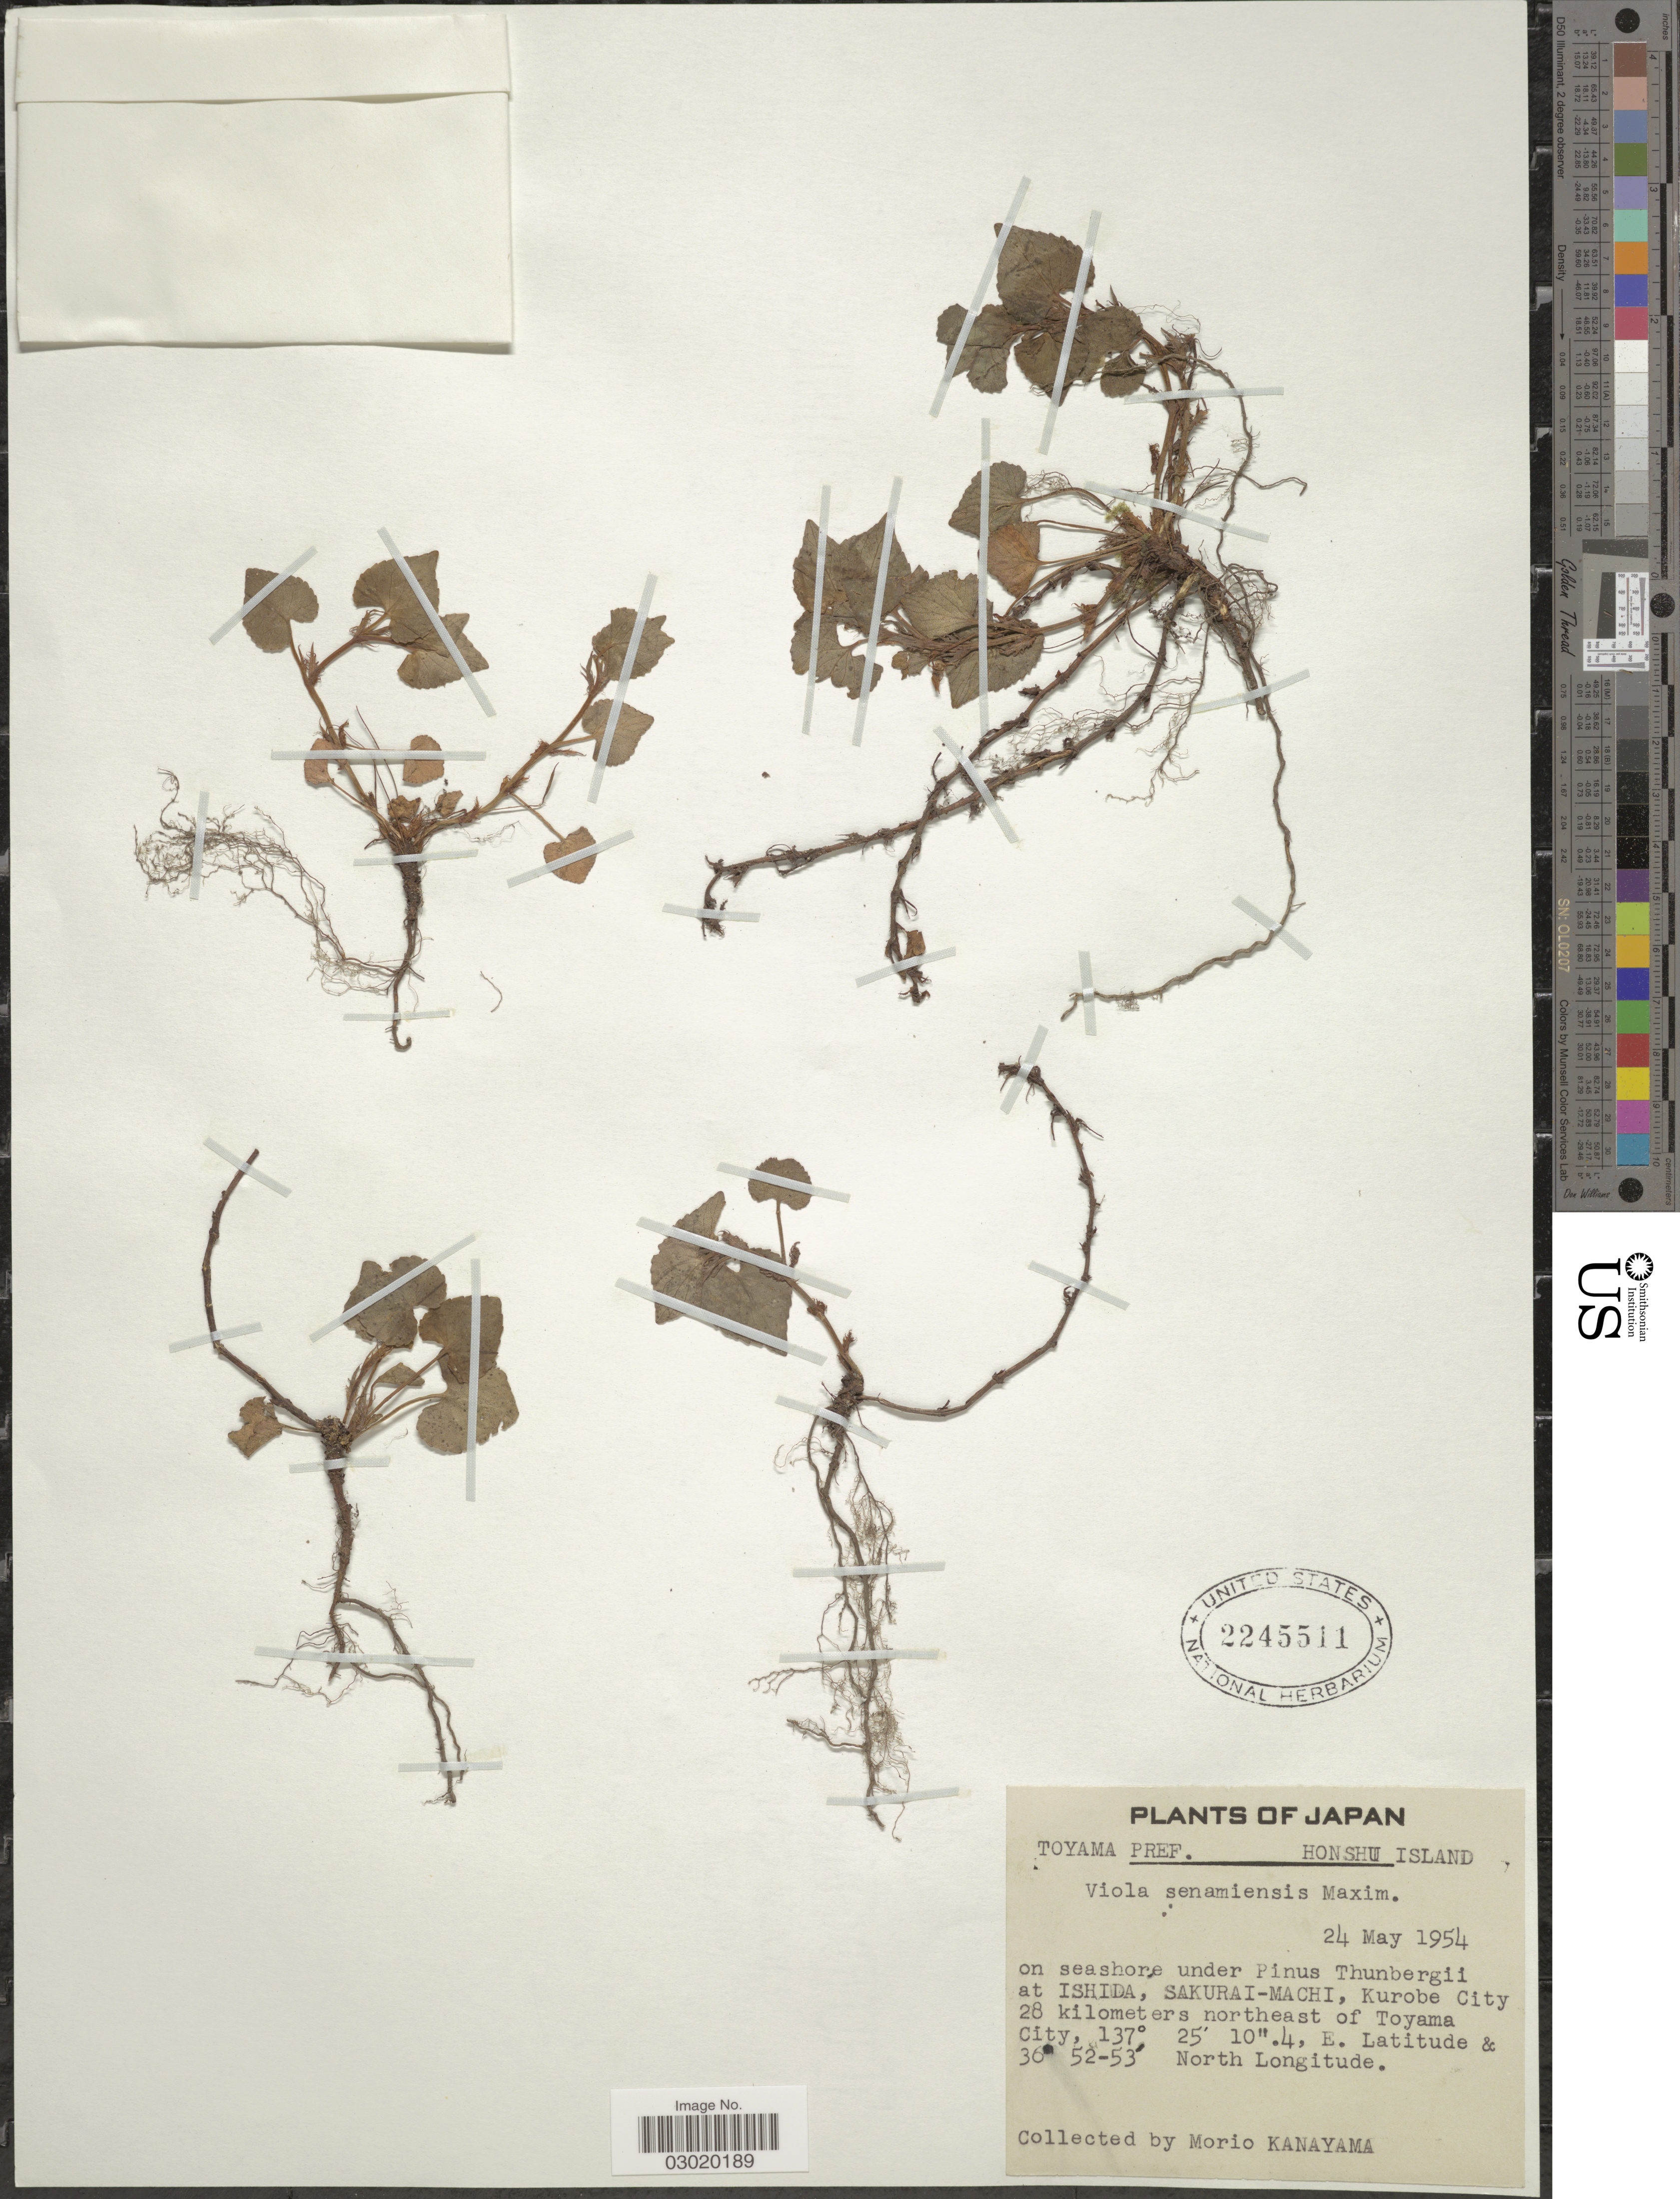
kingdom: Plantae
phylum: Tracheophyta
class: Magnoliopsida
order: Malpighiales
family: Violaceae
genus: Viola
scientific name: Viola senamiensis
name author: Nakai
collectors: M. Kanayama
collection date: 1954-05-24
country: Japan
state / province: Toyama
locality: Toyama Pref., Honshu Island, on seashore under Pinus Thunbergii at Ishida, Sakurai-Machi, Kurobe City 28 kilometers northeast of Toyama City.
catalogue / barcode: US 2245511